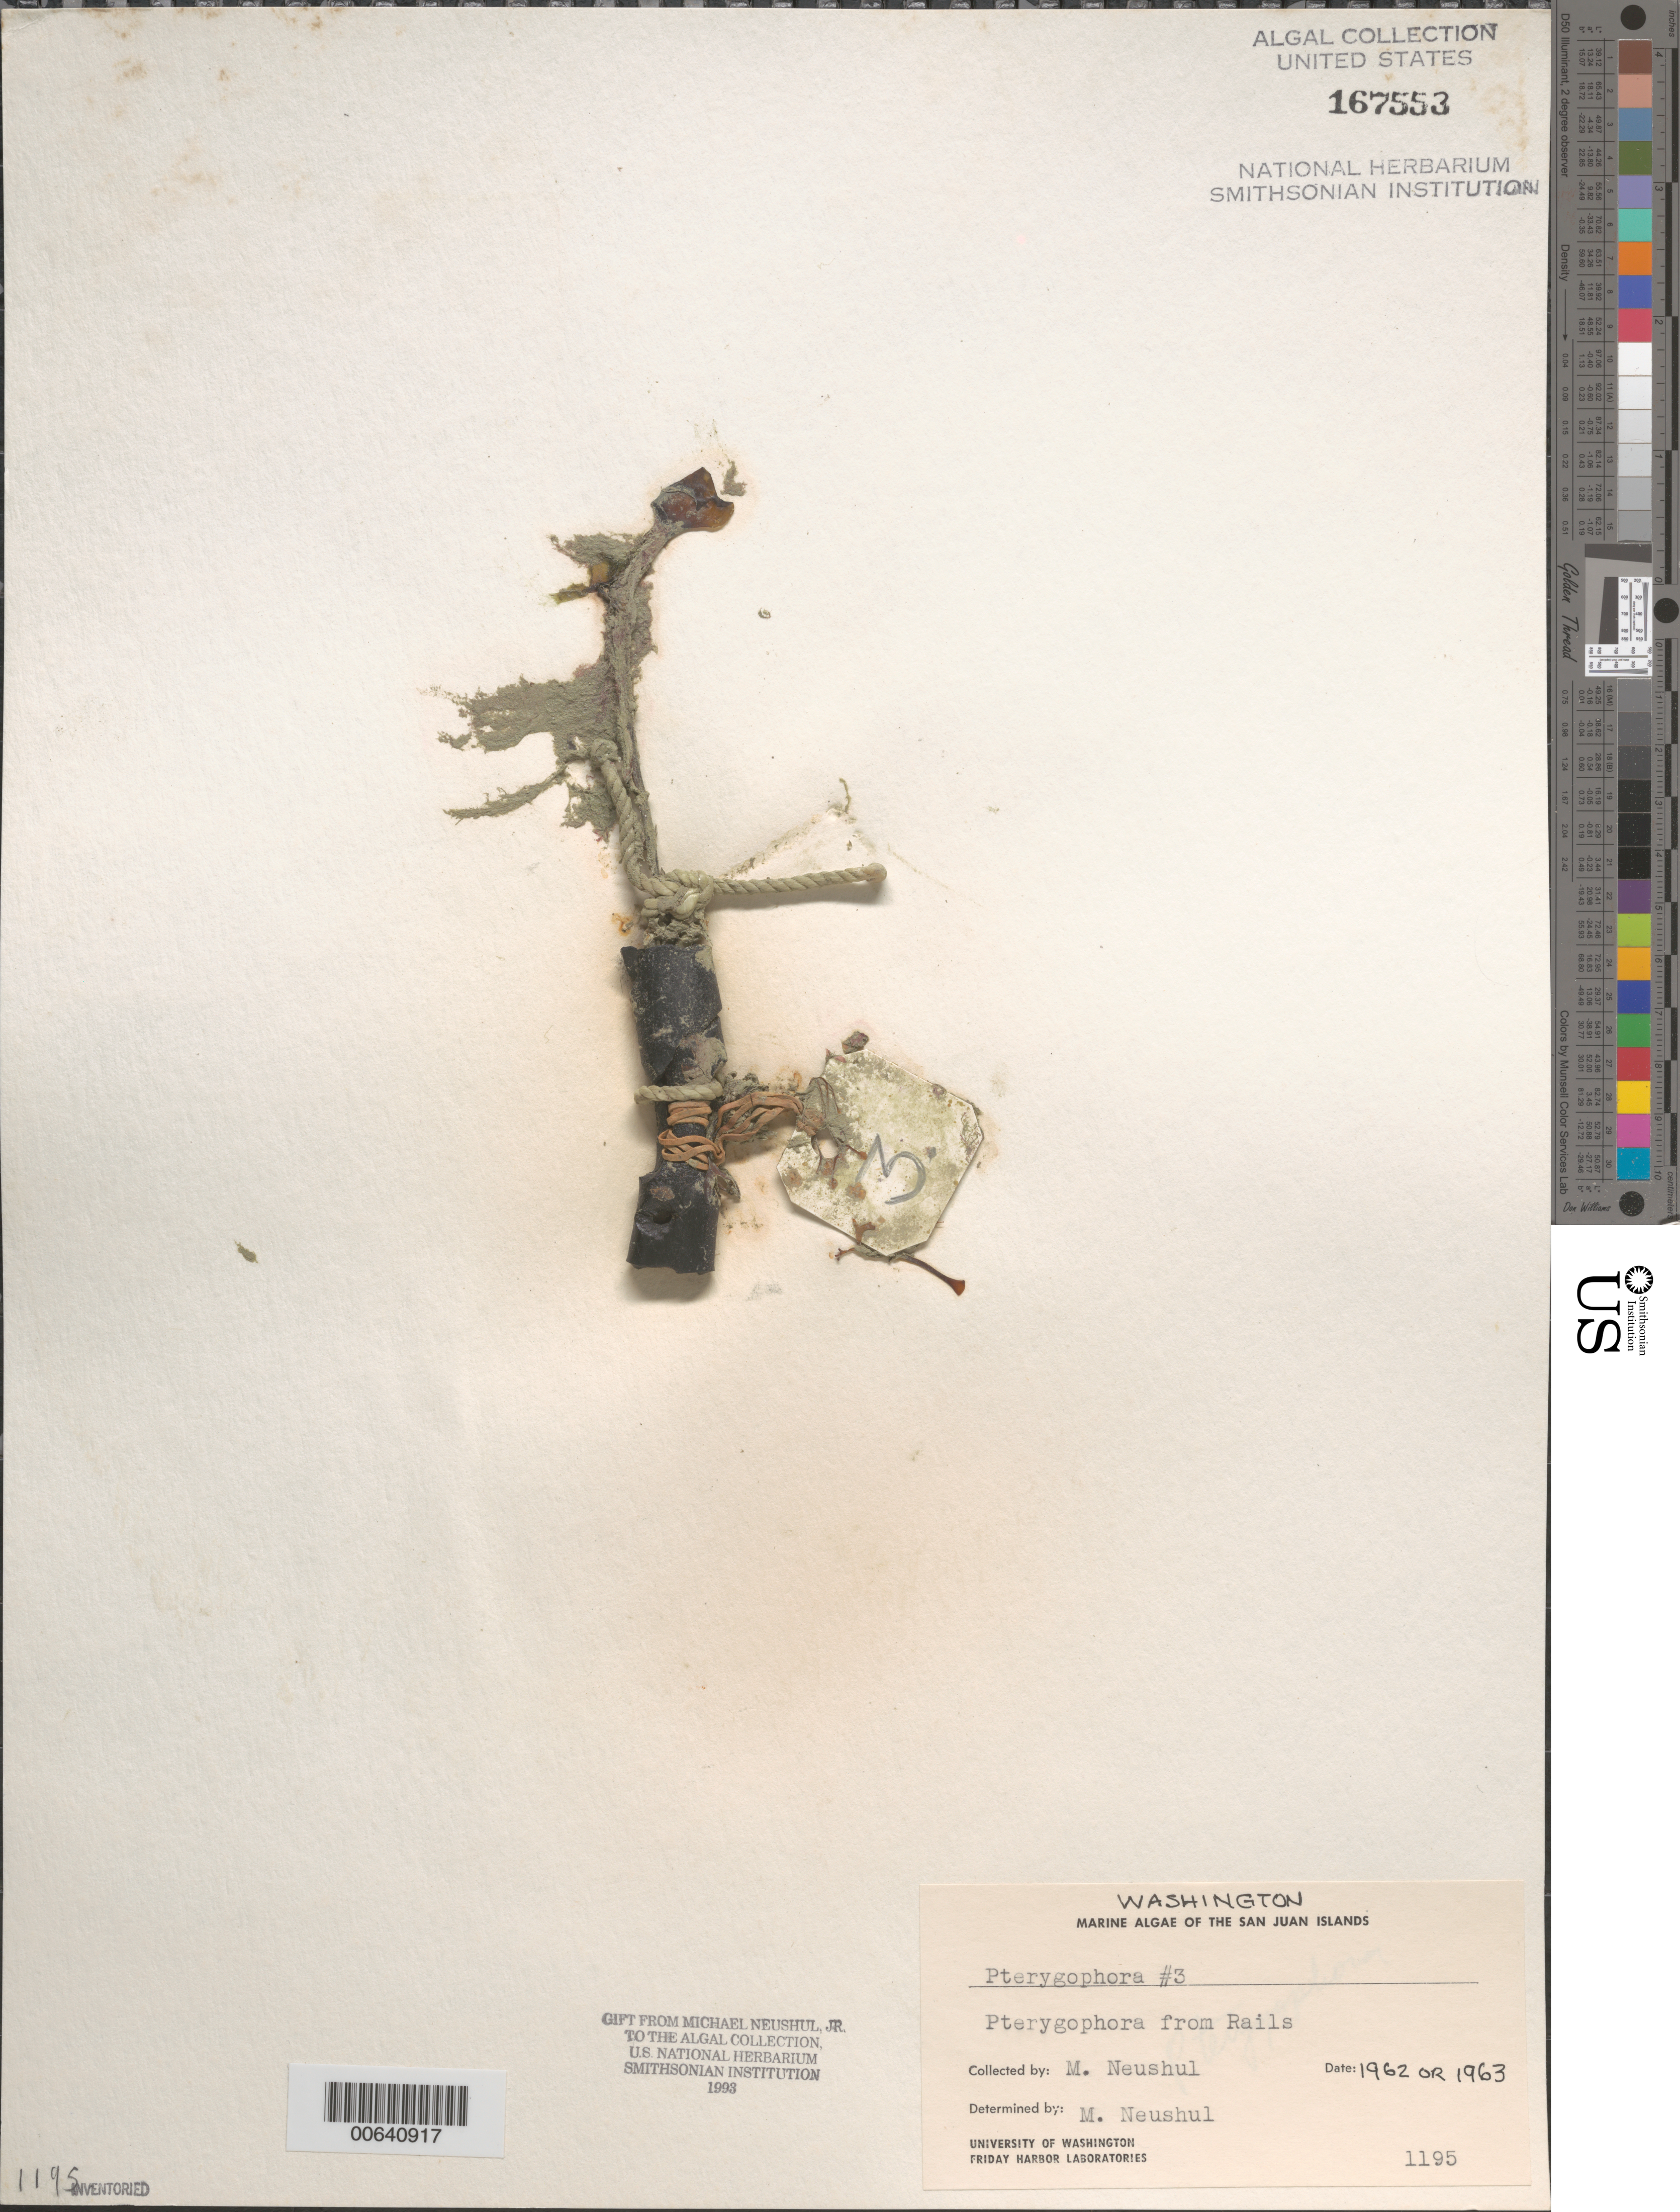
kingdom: Chromista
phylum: Ochrophyta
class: Phaeophyceae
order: Laminariales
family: Alariaceae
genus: Pterygophora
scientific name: Pterygophora sp.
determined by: Neushul, M.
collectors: M. Neushul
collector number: Neushul 1195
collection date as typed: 1962 or -- --- 1963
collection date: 1962 or 1963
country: United States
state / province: Washington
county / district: San Juan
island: San Juan Islands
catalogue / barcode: US 167553